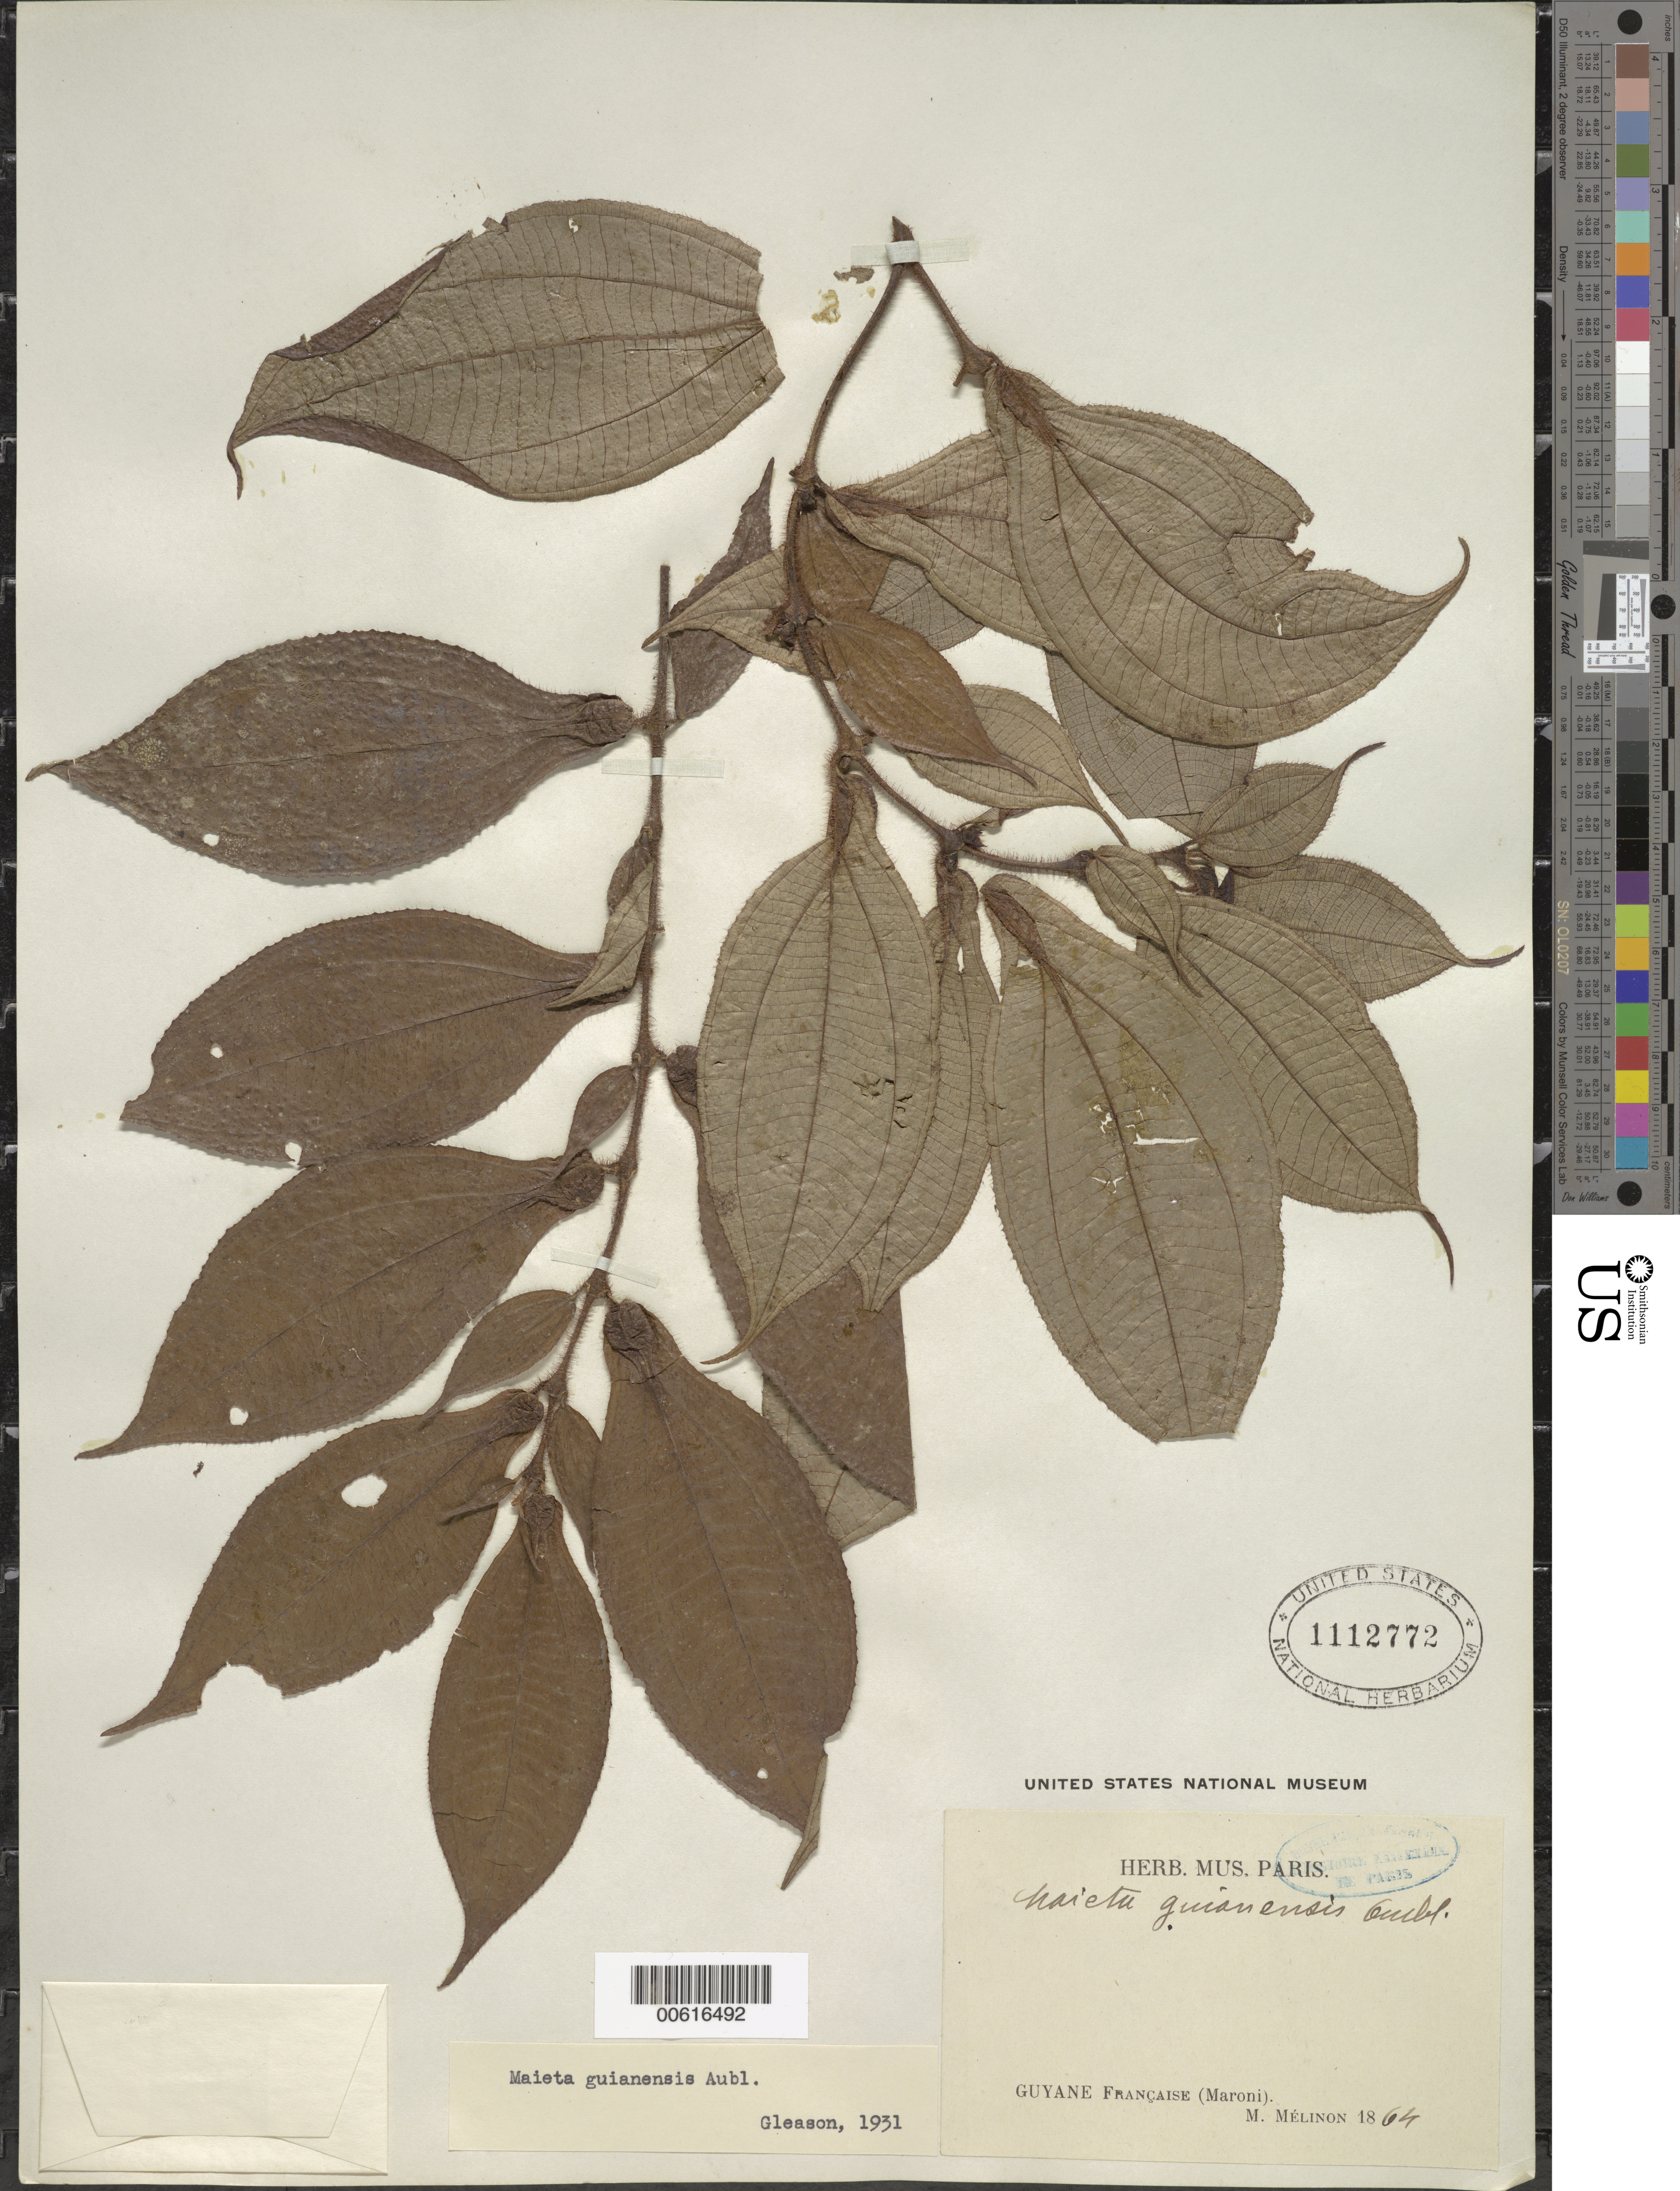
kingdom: Plantae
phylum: Tracheophyta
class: Magnoliopsida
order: Myrtales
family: Melastomataceae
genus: Maieta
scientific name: Maieta guianensis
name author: Aubl.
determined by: Gleason, H. A.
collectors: E. Mélinon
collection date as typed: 1864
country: French Guiana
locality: Maroni R.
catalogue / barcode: US 1112772